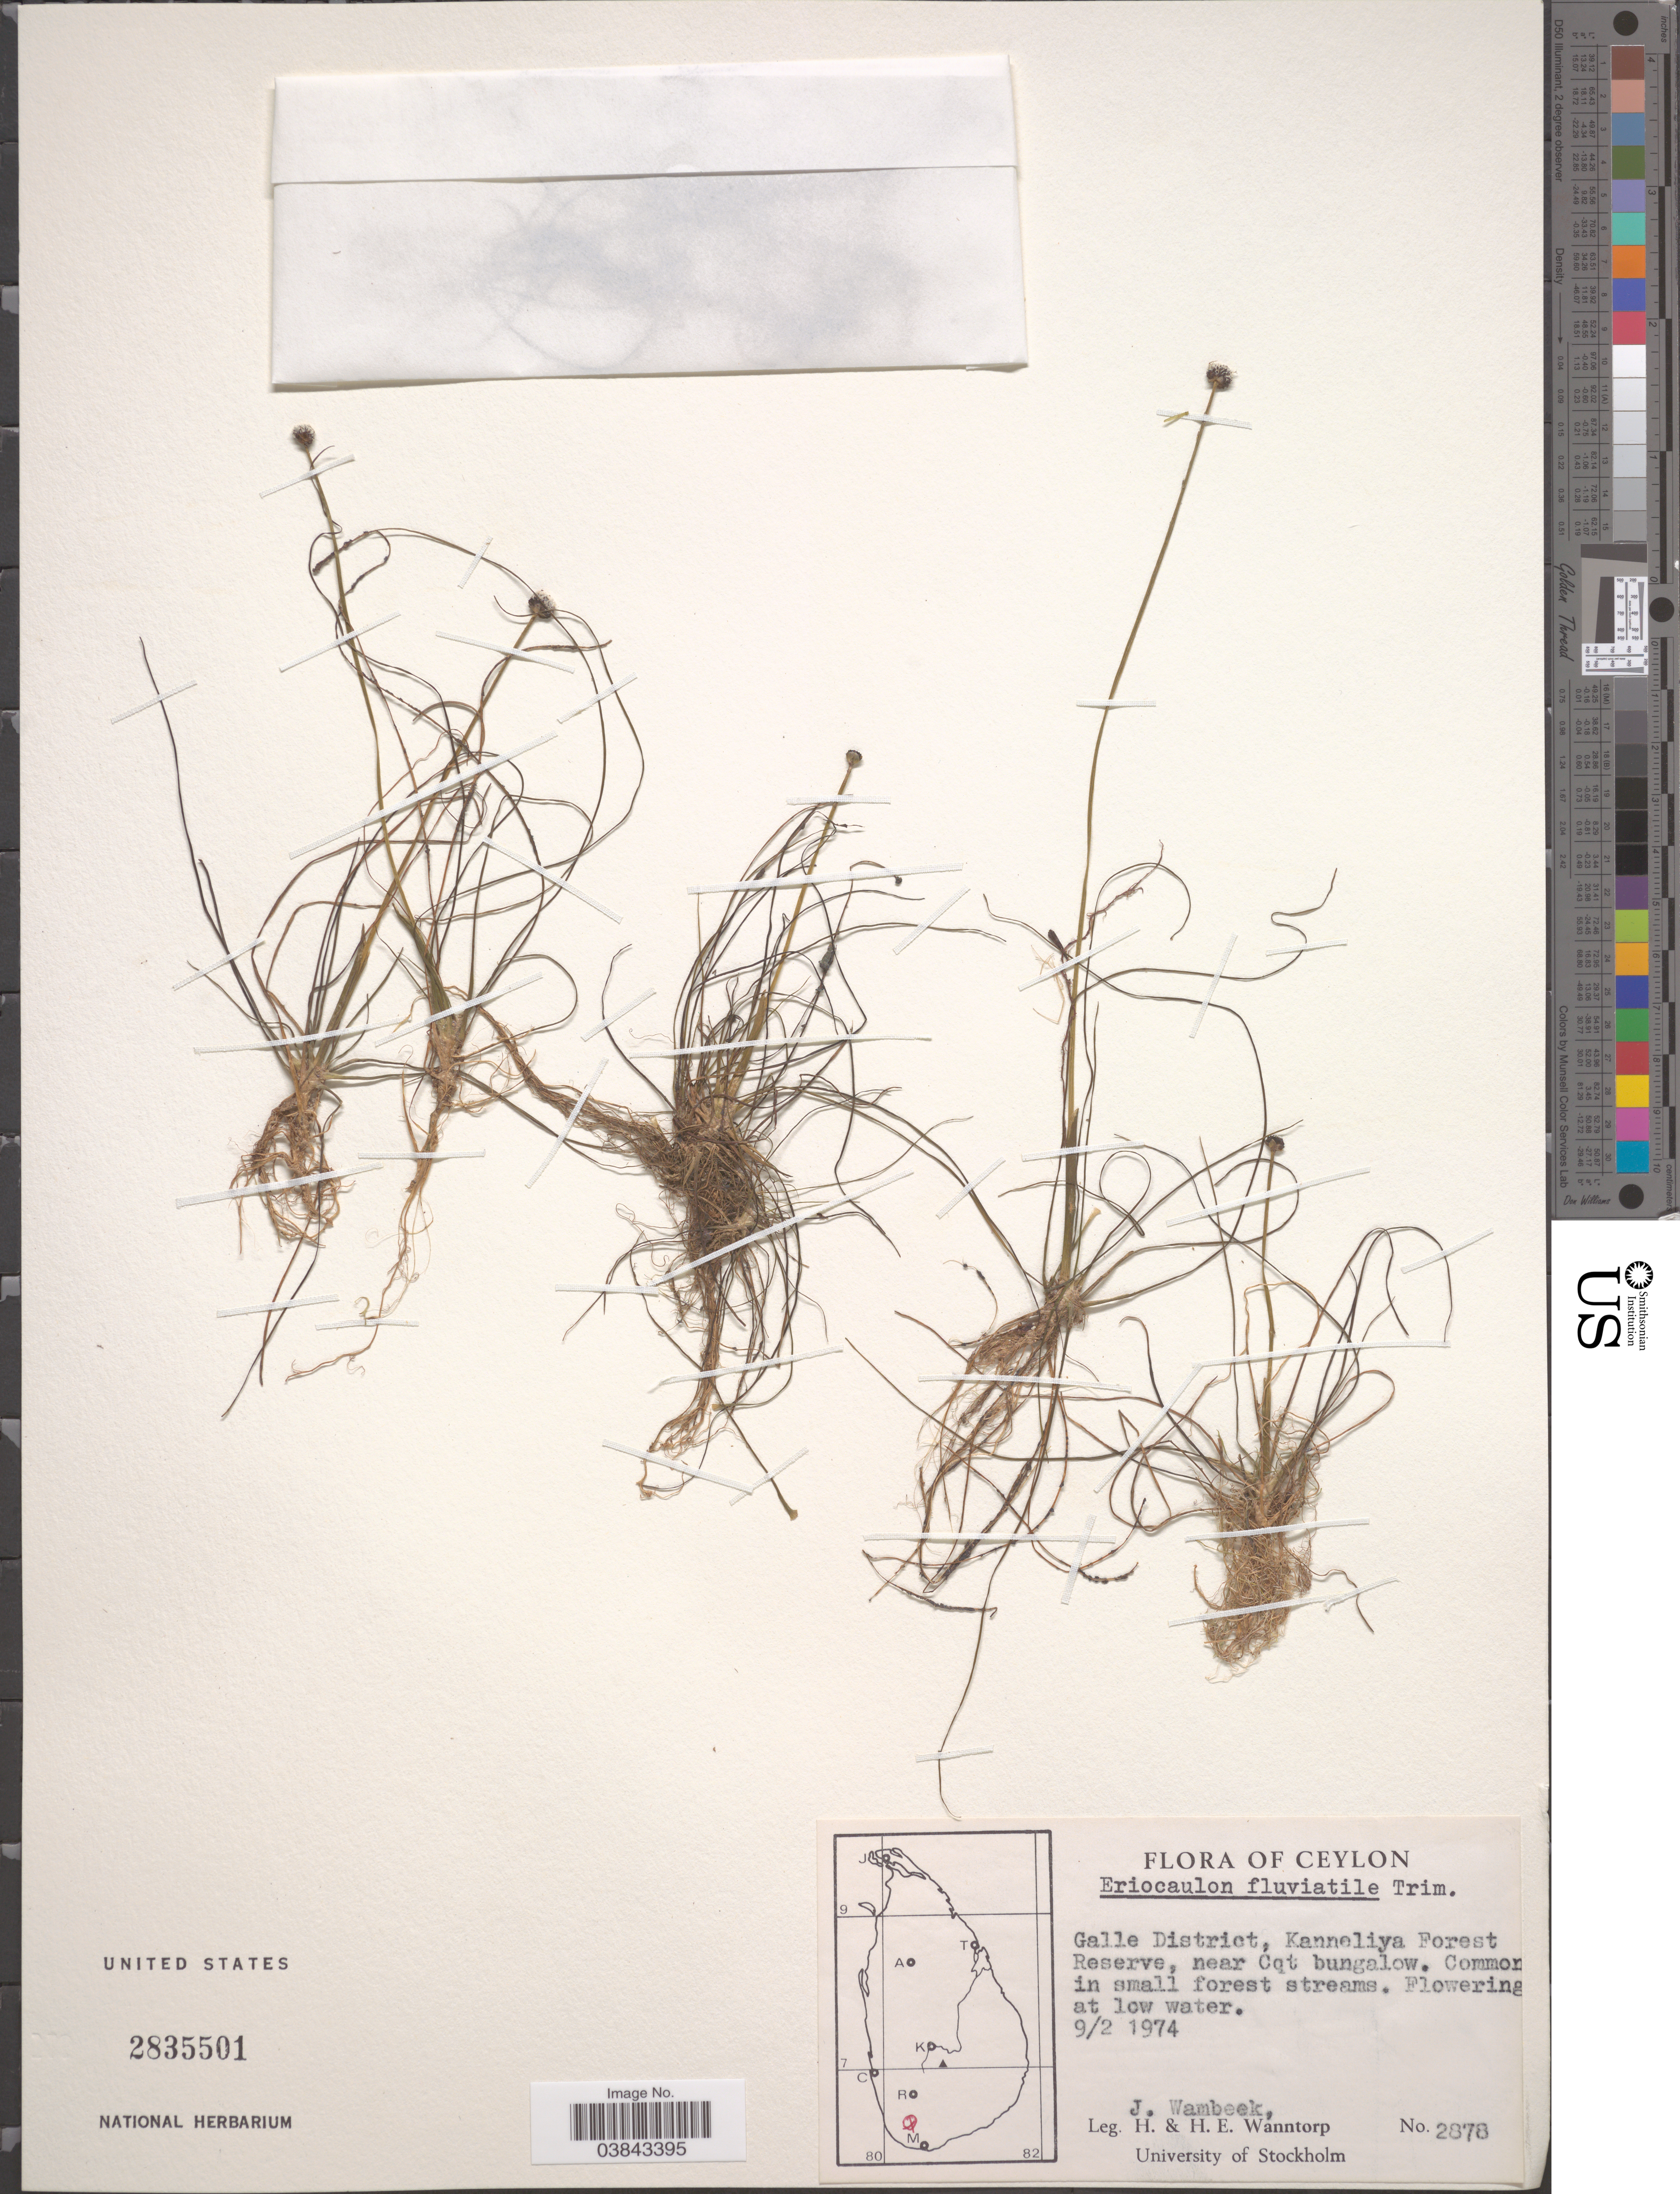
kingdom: Plantae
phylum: Tracheophyta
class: Liliopsida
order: Poales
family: Eriocaulaceae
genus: Eriocaulon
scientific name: Eriocaulon fluviatile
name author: Trimen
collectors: J. Wambeek, H. Wanntorp & H. Wanntorp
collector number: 2878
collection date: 1974-02-09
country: Sri Lanka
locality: Ceylon. Galle District, Kanneliya Forest Reserve, near Cqt bungalow.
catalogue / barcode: US 2835501